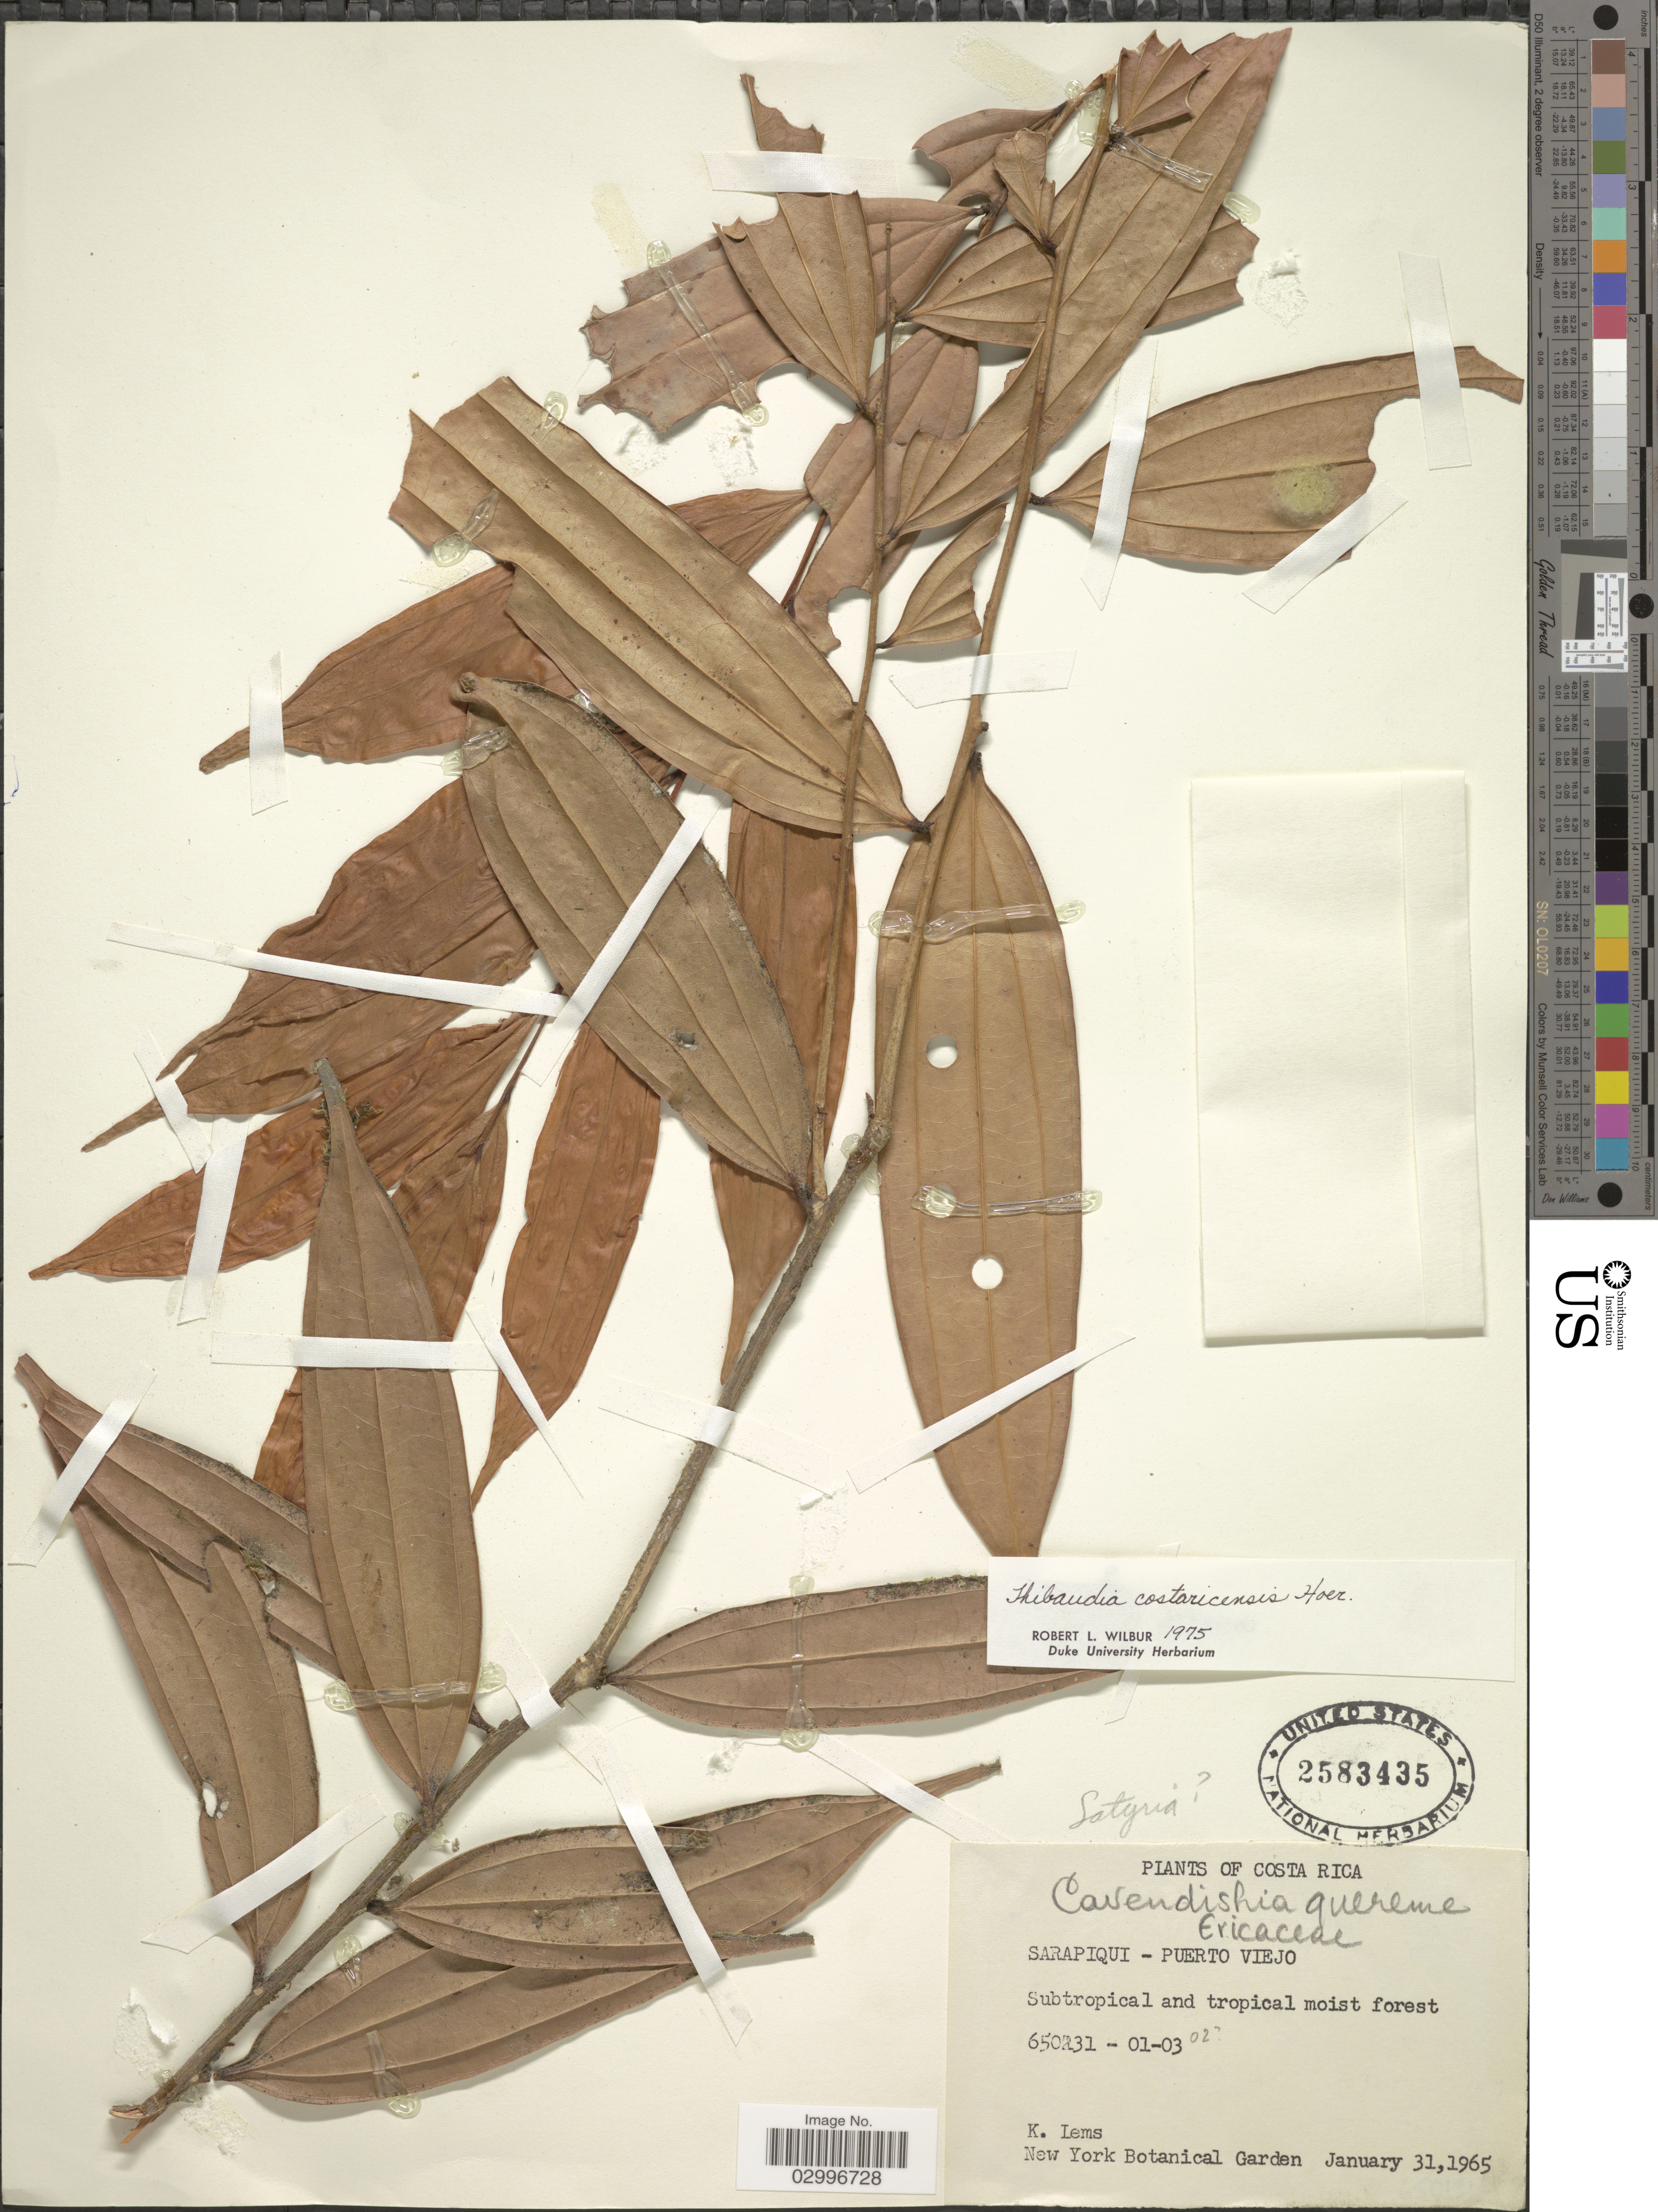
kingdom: Plantae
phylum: Tracheophyta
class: Magnoliopsida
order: Ericales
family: Ericaceae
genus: Thibaudia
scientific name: Thibaudia costaricensis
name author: Hoerold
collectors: K. Lems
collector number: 65031-01-03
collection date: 1965-01-31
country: Costa Rica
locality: Sarapiqui - Puerto Viejo. Subtropical and tropical moist forest.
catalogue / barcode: US 2583435